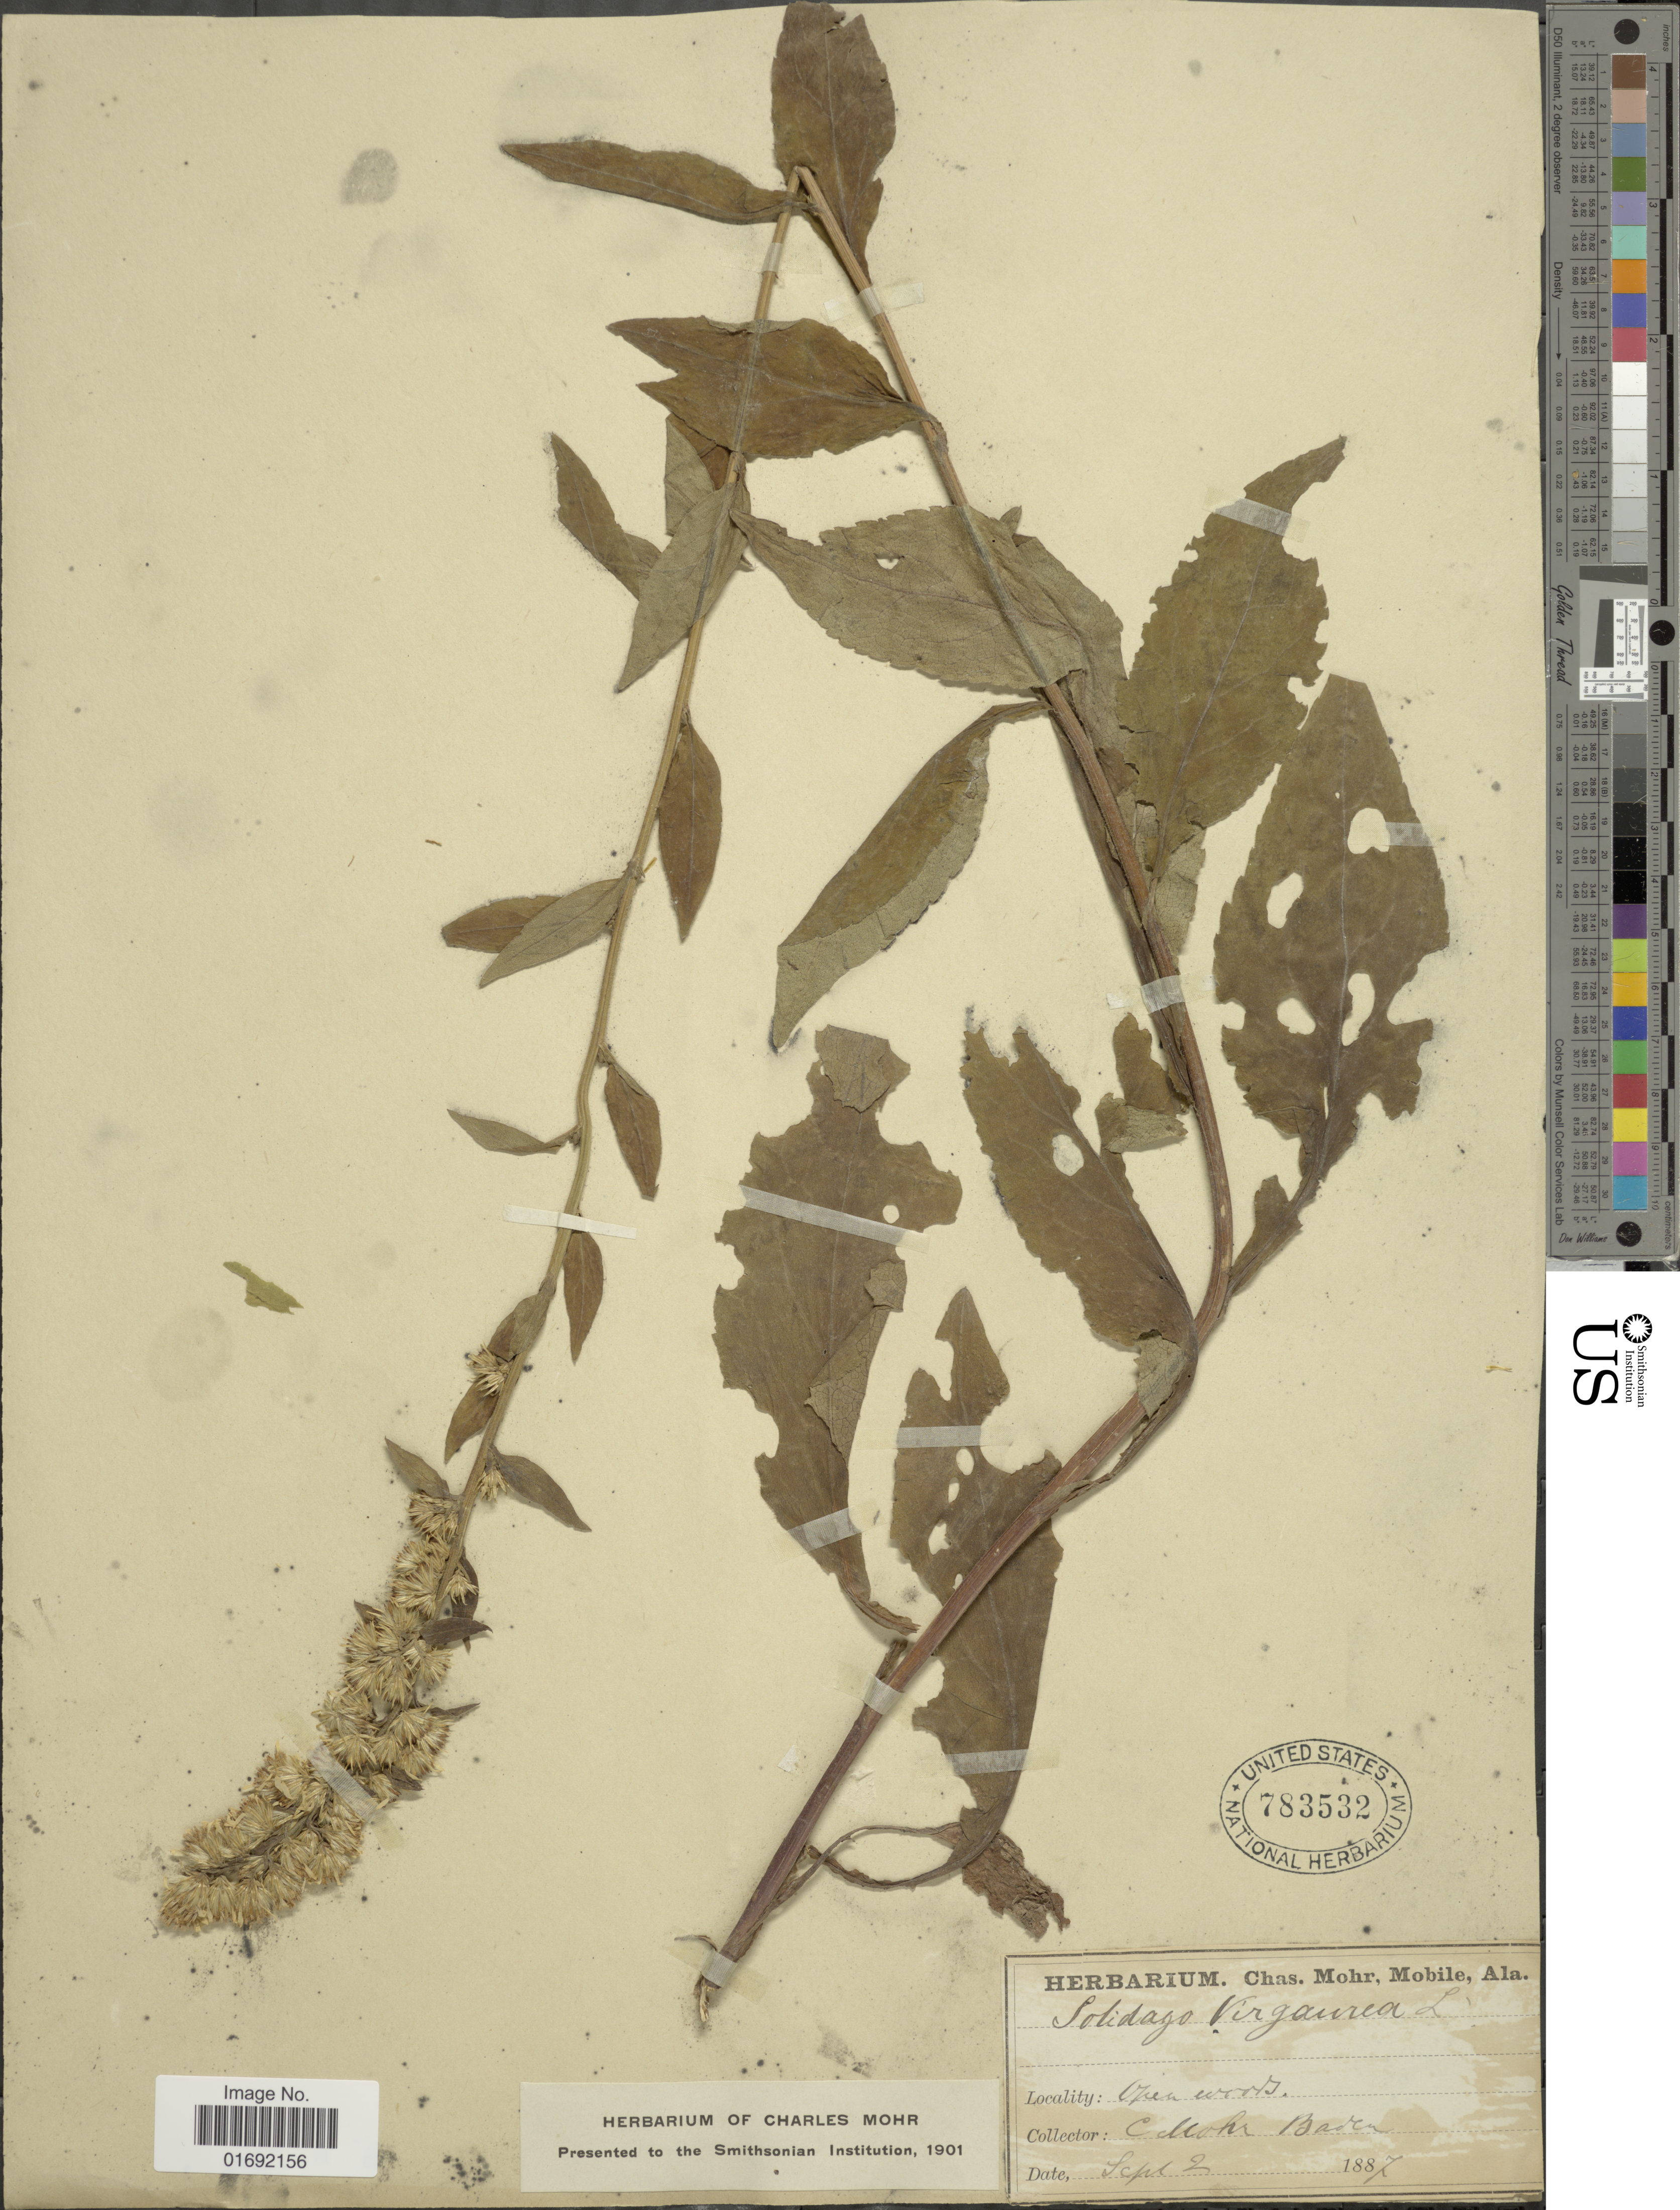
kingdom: Plantae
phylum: Tracheophyta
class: Magnoliopsida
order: Asterales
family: Asteraceae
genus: Solidago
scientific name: Solidago virgaurea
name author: L.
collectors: C. T. Mohr & Baden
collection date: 1887-09-02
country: United States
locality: Open woods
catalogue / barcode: US 783532